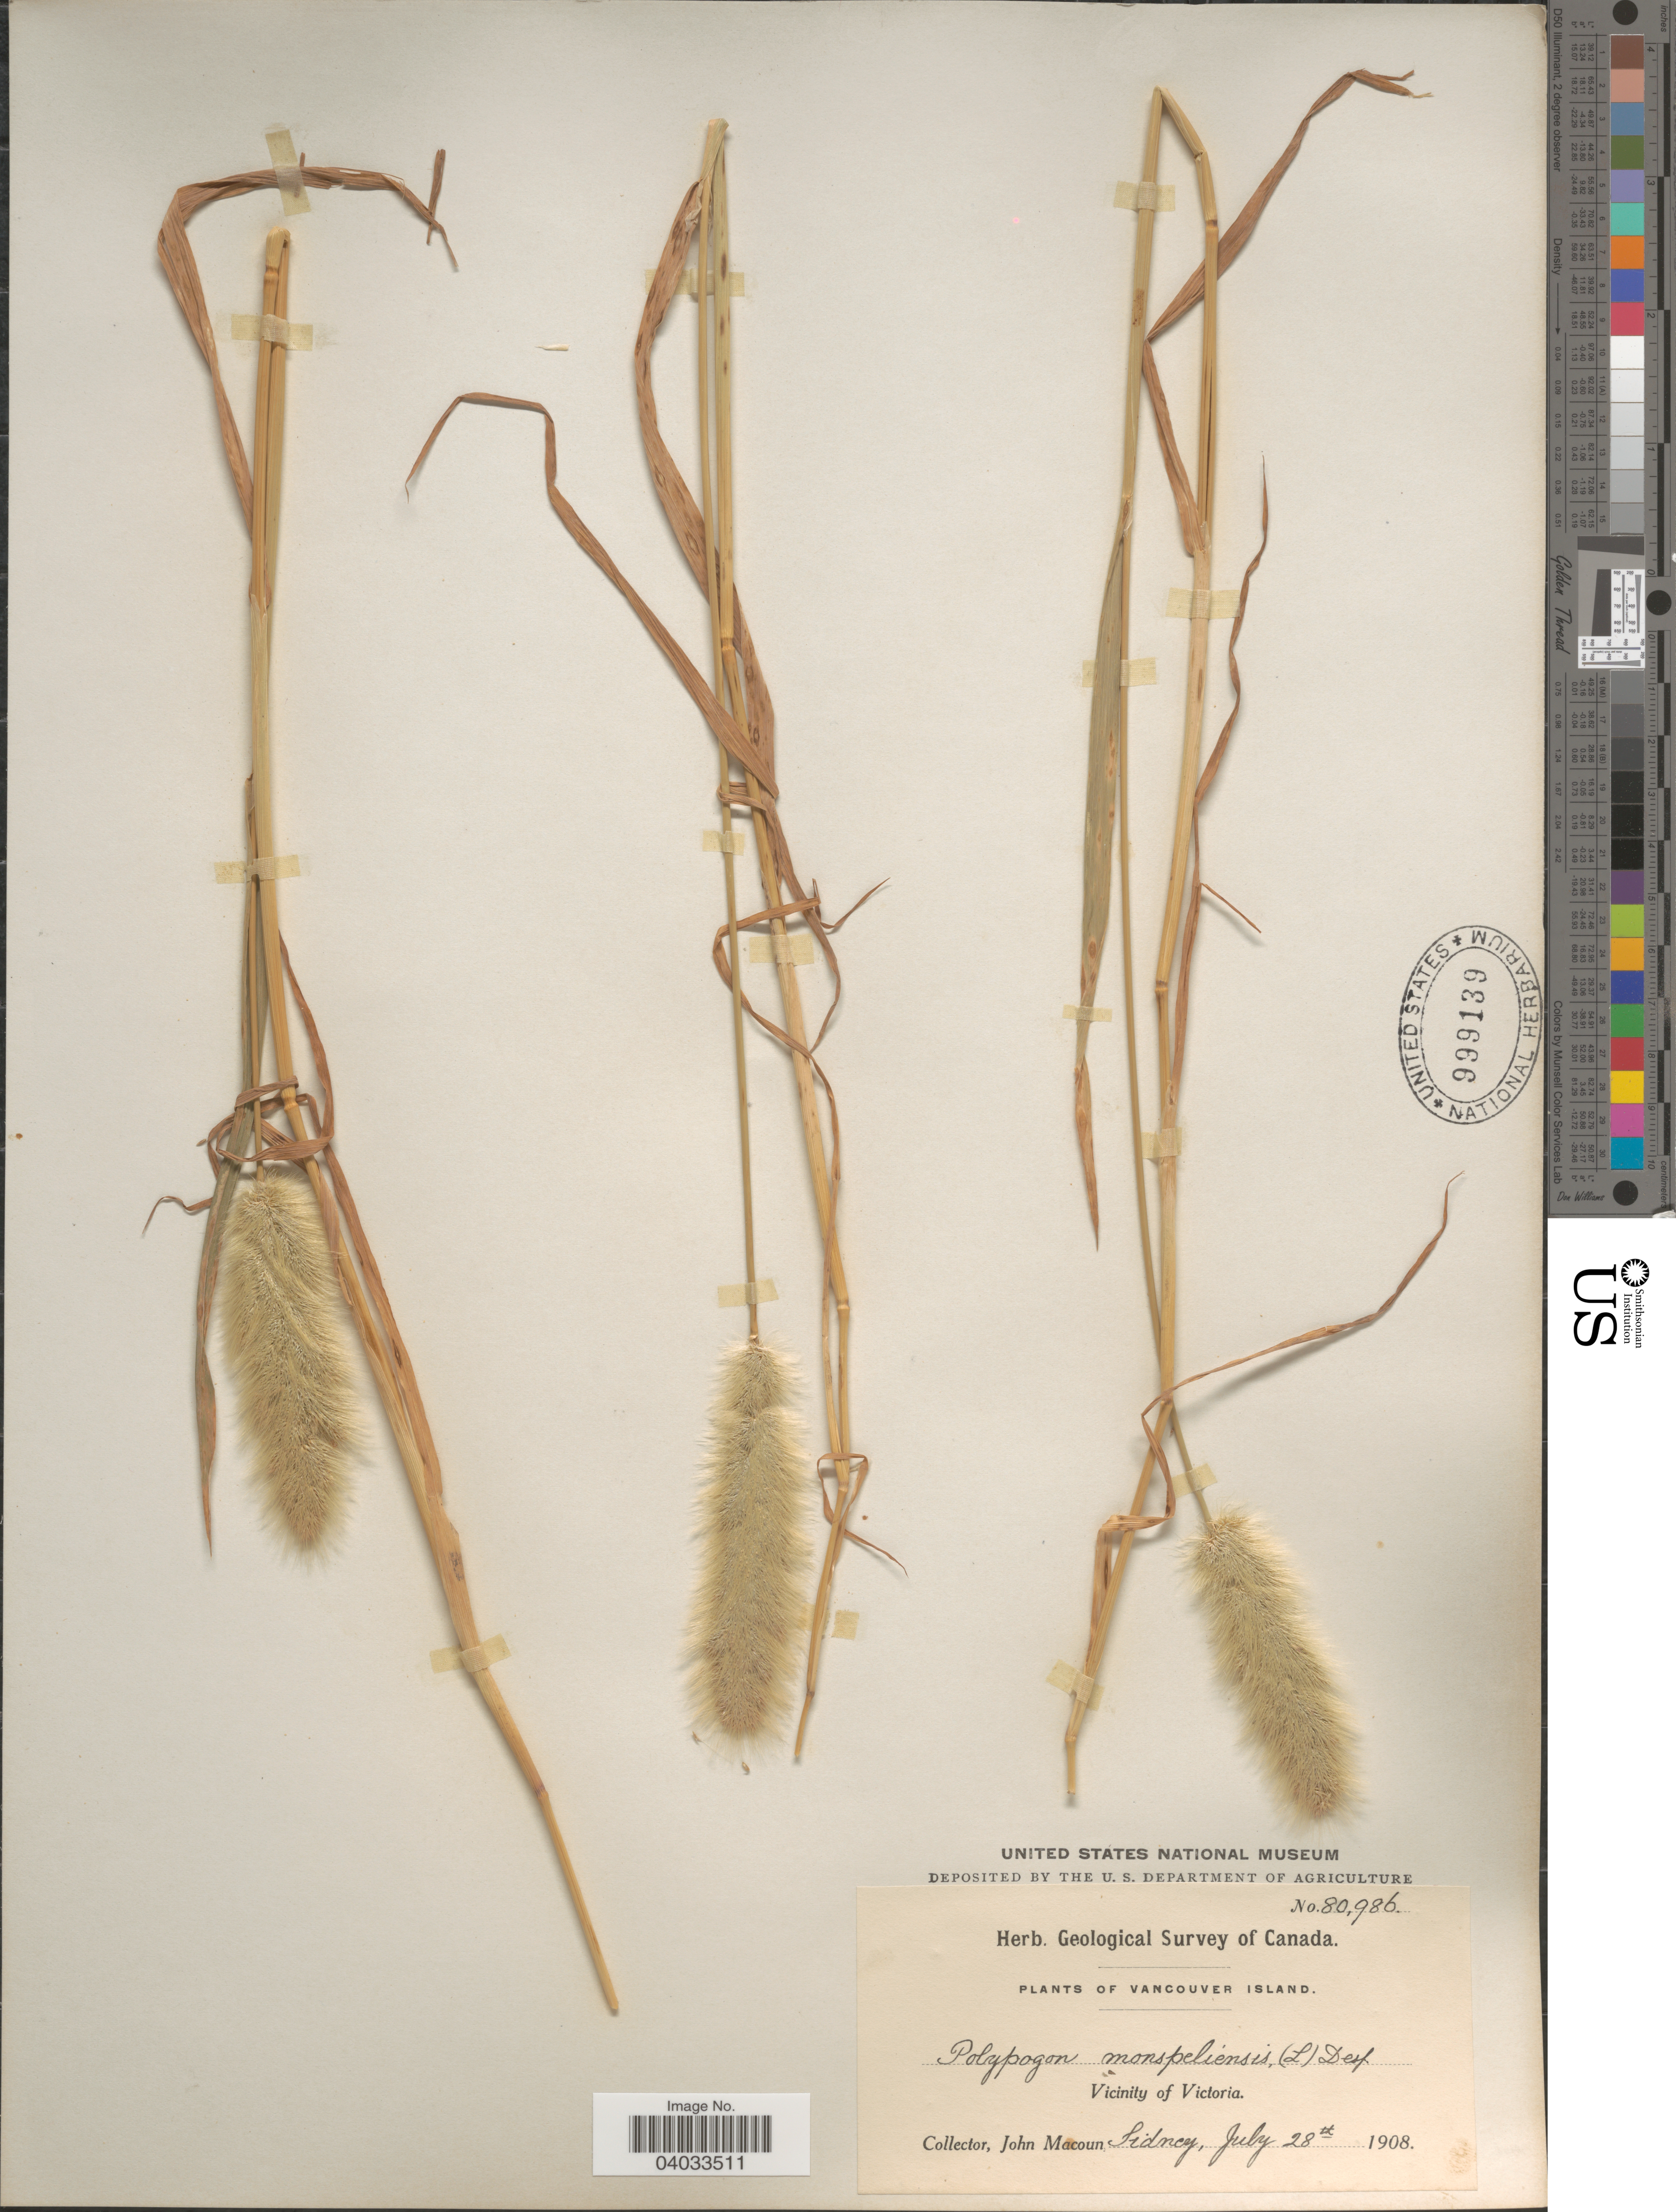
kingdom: Plantae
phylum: Tracheophyta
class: Liliopsida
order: Poales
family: Poaceae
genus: Polypogon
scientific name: Polypogon monspeliensis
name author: (L.) Desf.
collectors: J. Macoun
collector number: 80986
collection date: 1908-07-28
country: Canada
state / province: British Columbia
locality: Vancouver Island. Vicinity of Victoria.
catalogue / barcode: US 999139